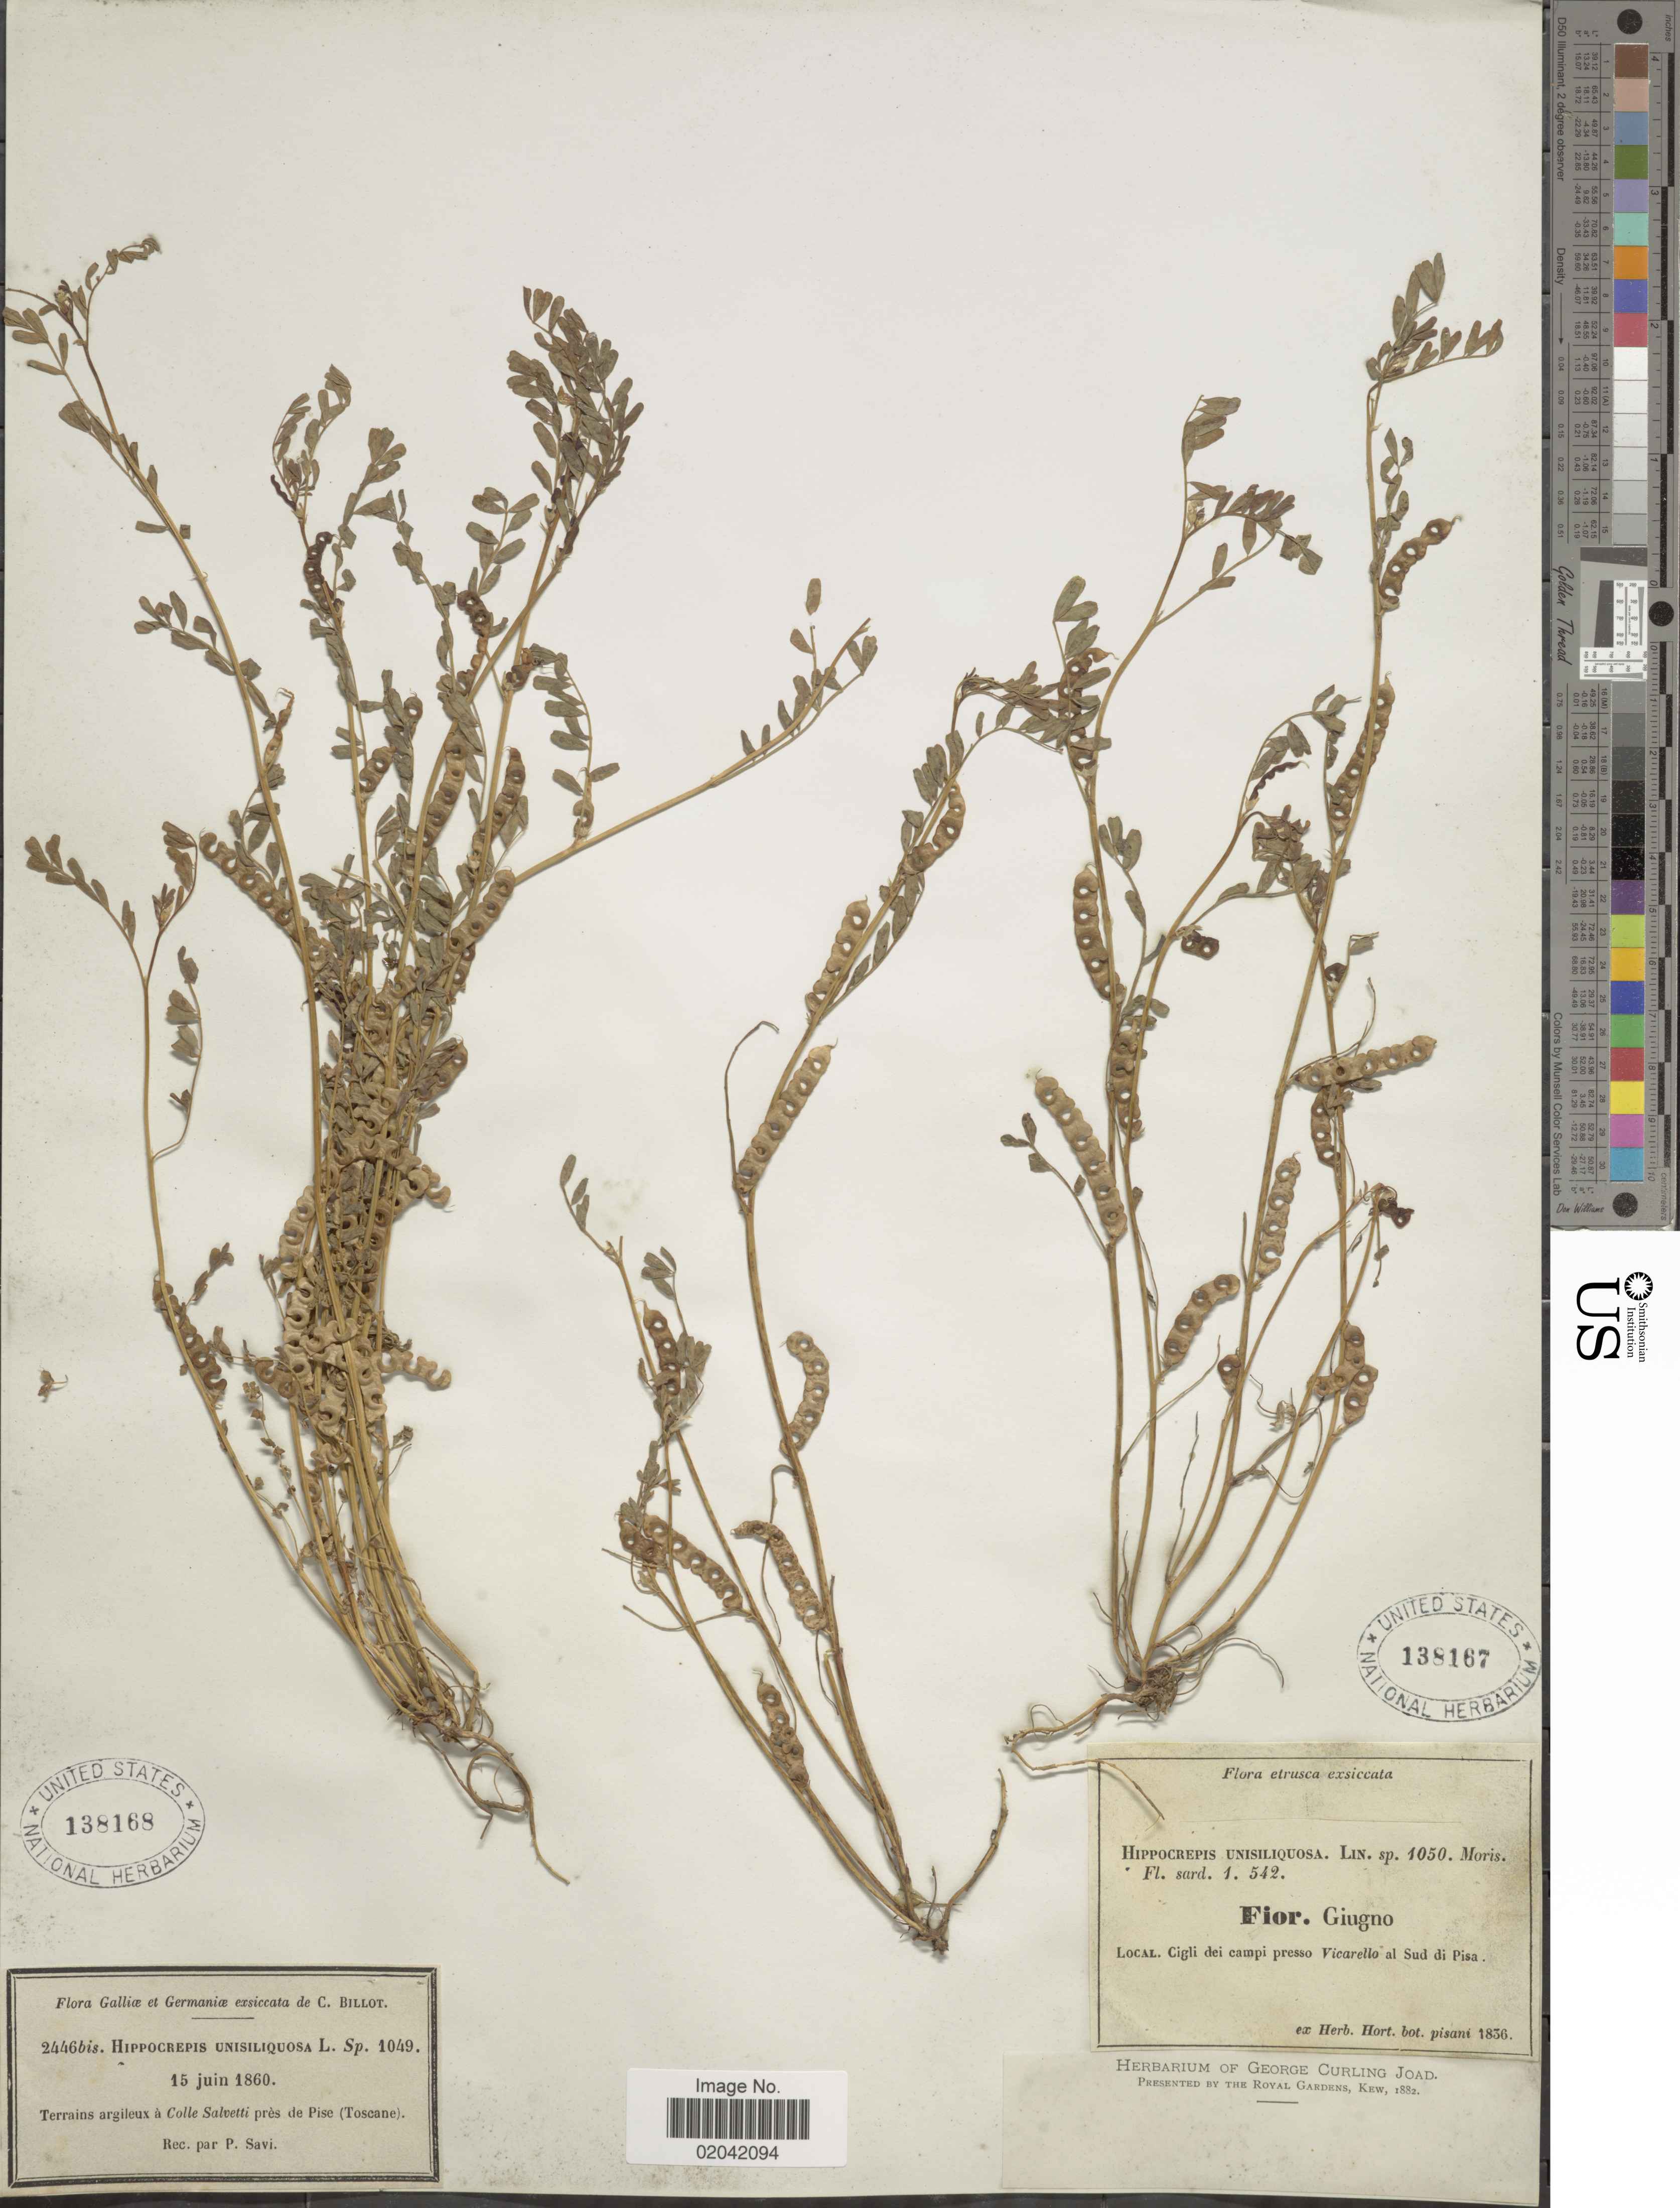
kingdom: Plantae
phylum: Tracheophyta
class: Magnoliopsida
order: Fabales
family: Fabaceae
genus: Hippocrepis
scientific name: Hippocrepis unisiliquosa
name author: L.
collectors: P. Savi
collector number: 2446bis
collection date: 1860-06-15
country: Italy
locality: Galliæ et Germaniæ, Terrains argileus à Colle Salvetti près de Pise (Toscane)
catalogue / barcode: US 138168-2